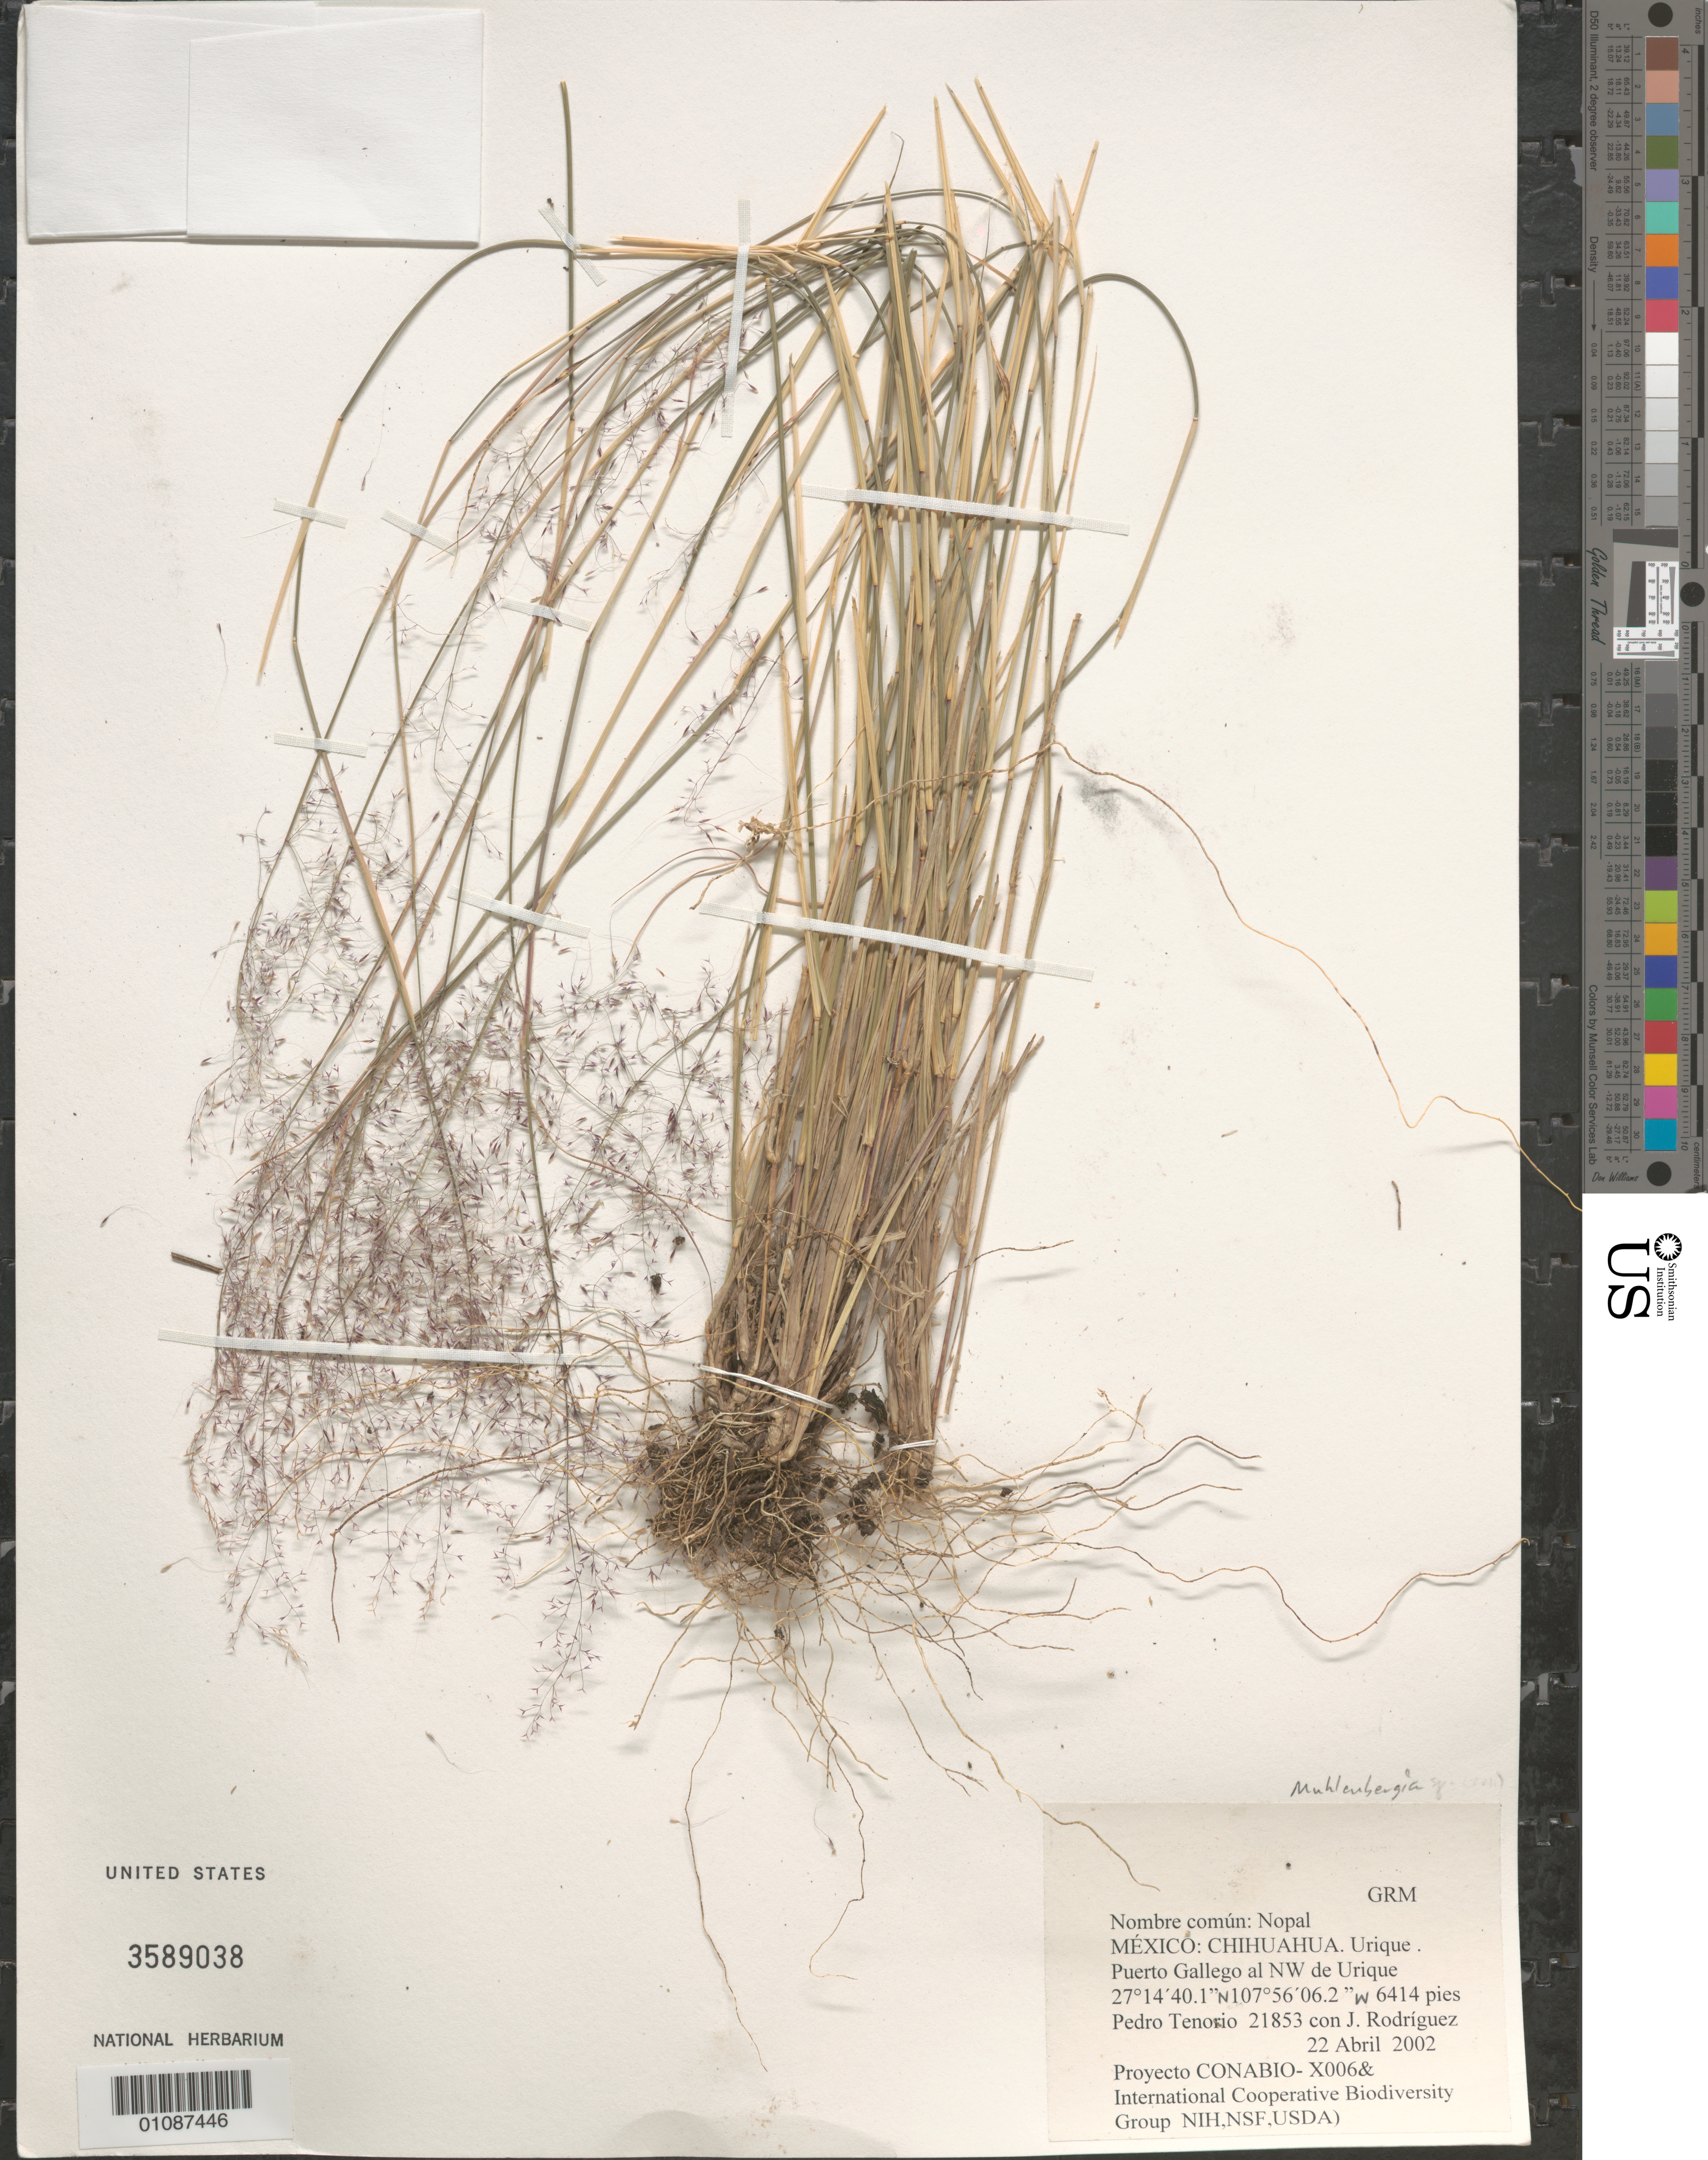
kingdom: Plantae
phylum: Tracheophyta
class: Liliopsida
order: Poales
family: Poaceae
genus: Muhlenbergia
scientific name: Muhlenbergia sp.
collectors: P. Tenorio L. & J. Rodríguez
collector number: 21853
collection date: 2002-04-22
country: Mexico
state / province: Chihuahua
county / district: Urique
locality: Puerto Gallego al NW de Urique.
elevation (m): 1955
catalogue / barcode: US 3589038